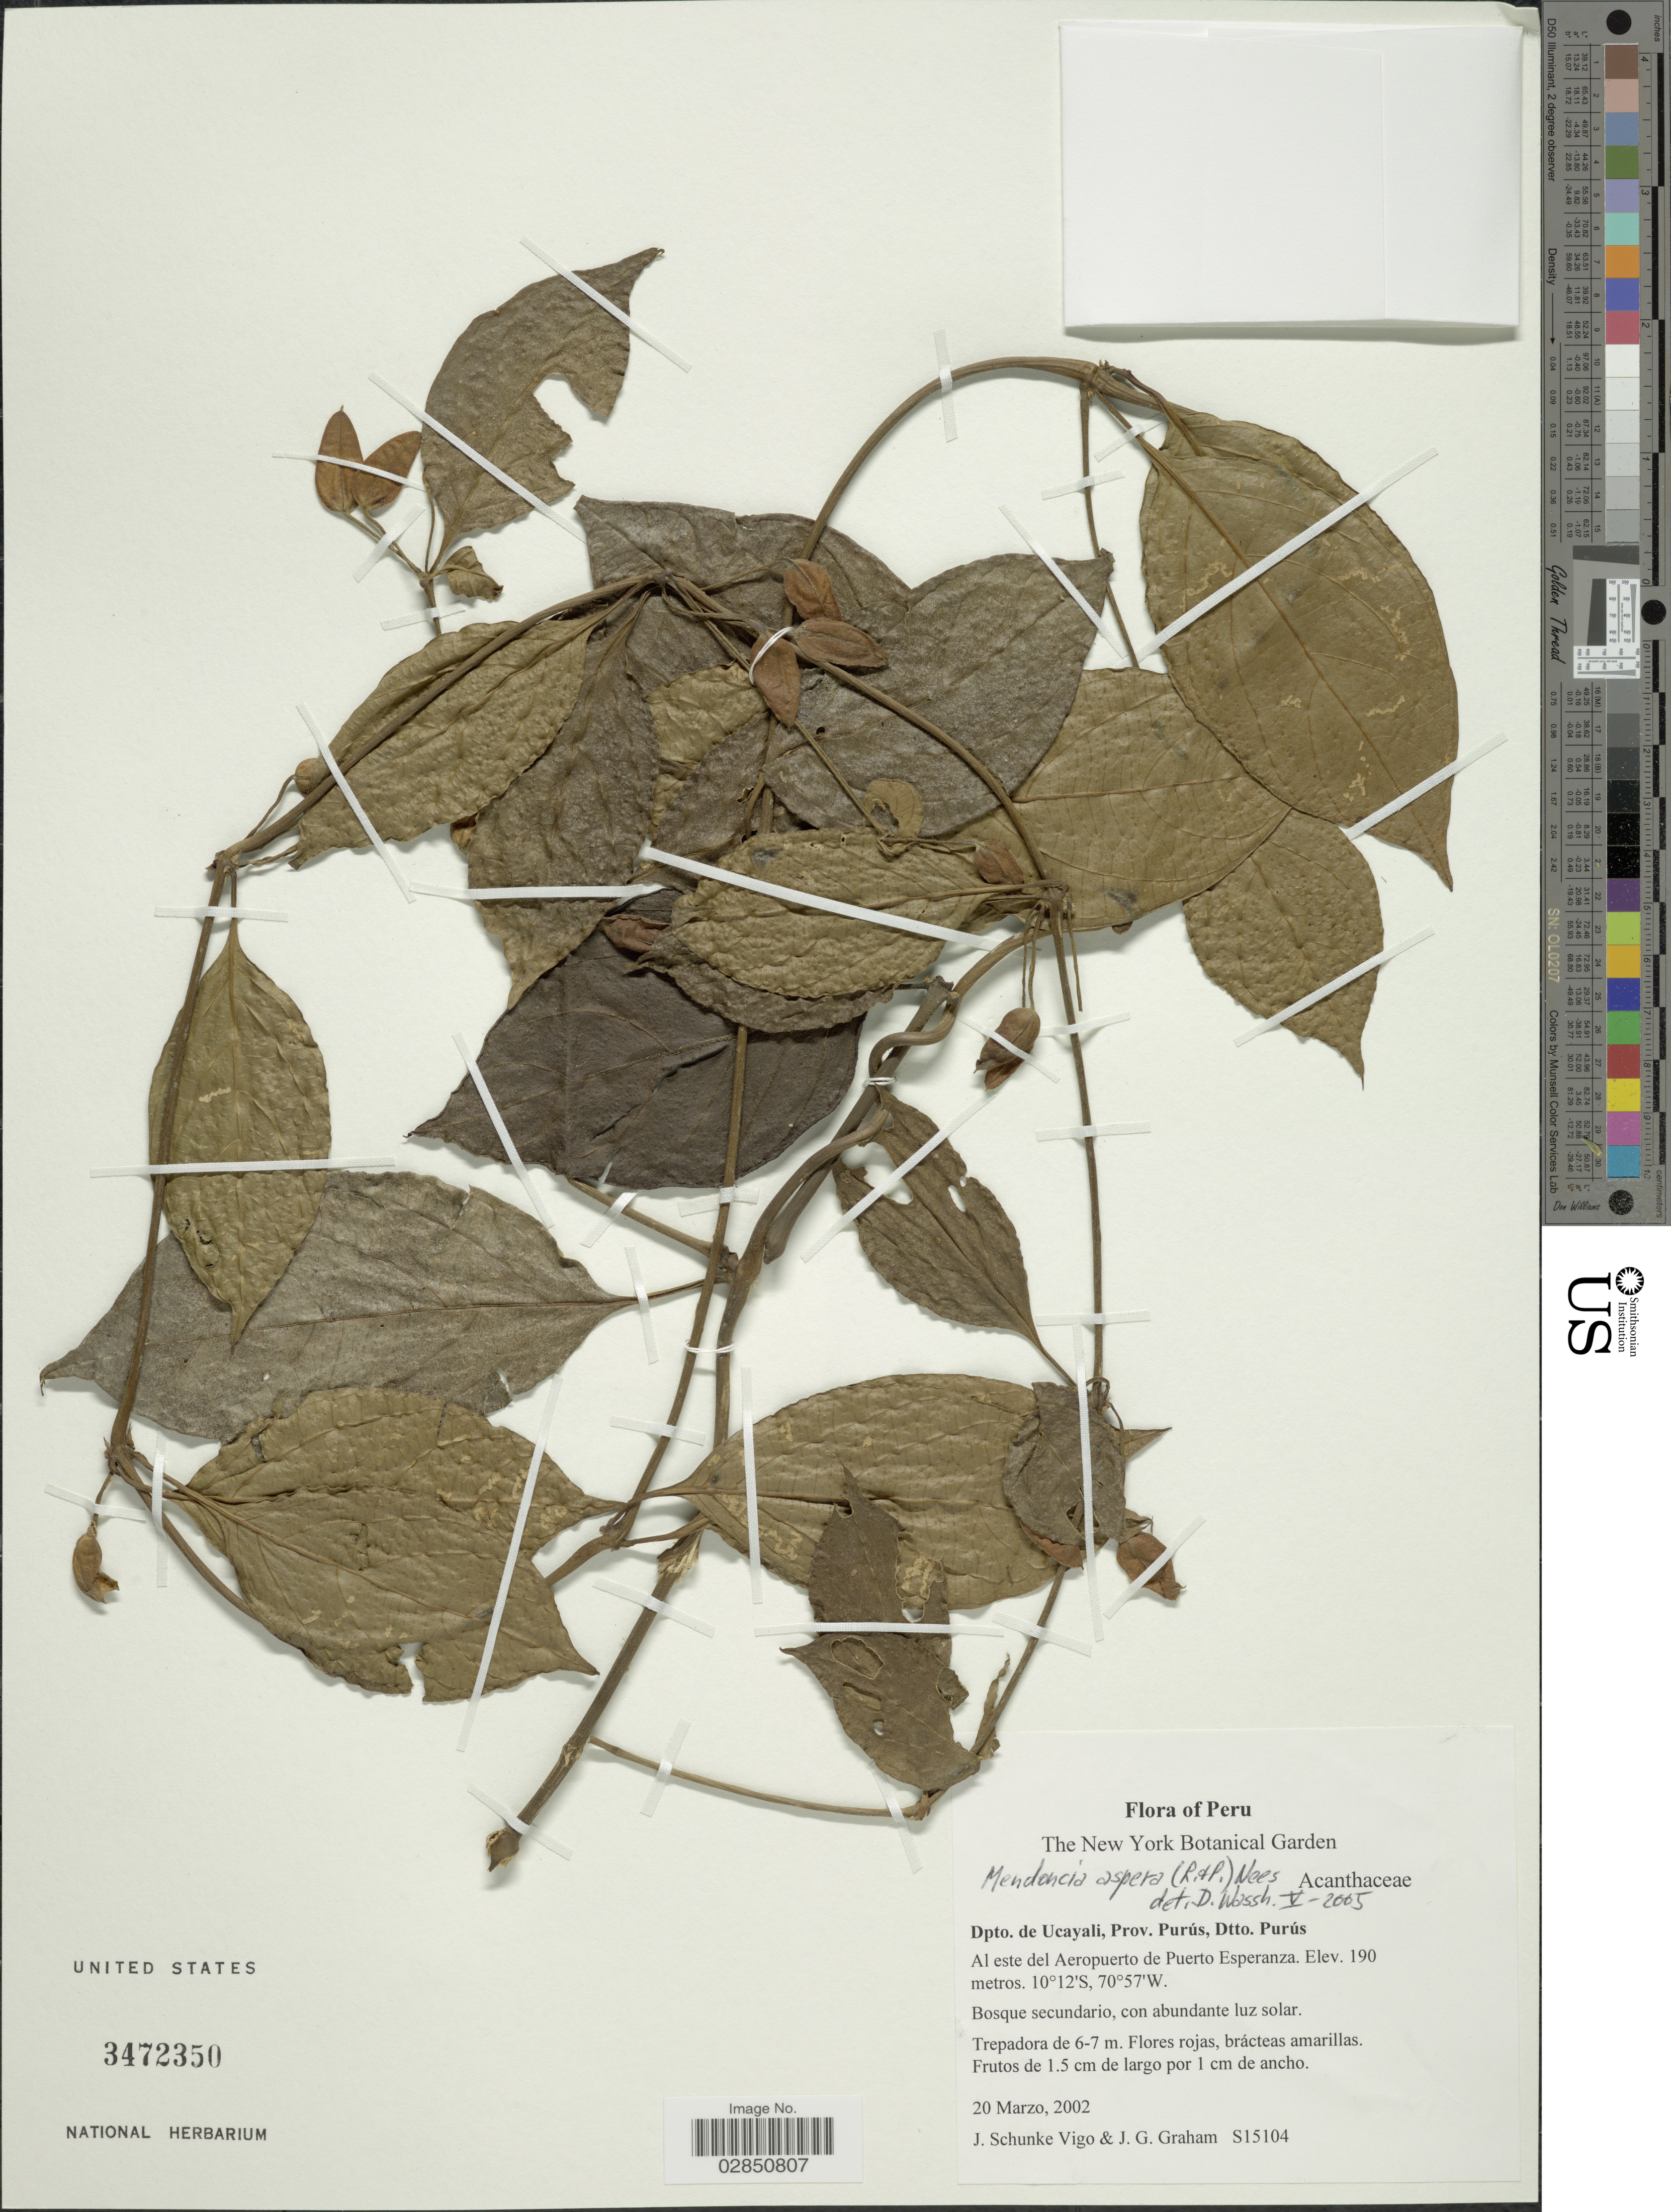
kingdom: Plantae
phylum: Tracheophyta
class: Magnoliopsida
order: Lamiales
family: Acanthaceae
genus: Mendoncia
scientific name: Mendoncia aspera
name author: (Ruiz & Pav.) Nees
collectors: J. Schunke Vigo & J. Graham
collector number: S15104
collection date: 2002-03-20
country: Peru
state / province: Ucayali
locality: Dpto. de Ucayali, Prov. Purús, Dtto. Purús. Al este del Aeropuerto de Puerto Esperanza.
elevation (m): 190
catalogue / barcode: US 3472350